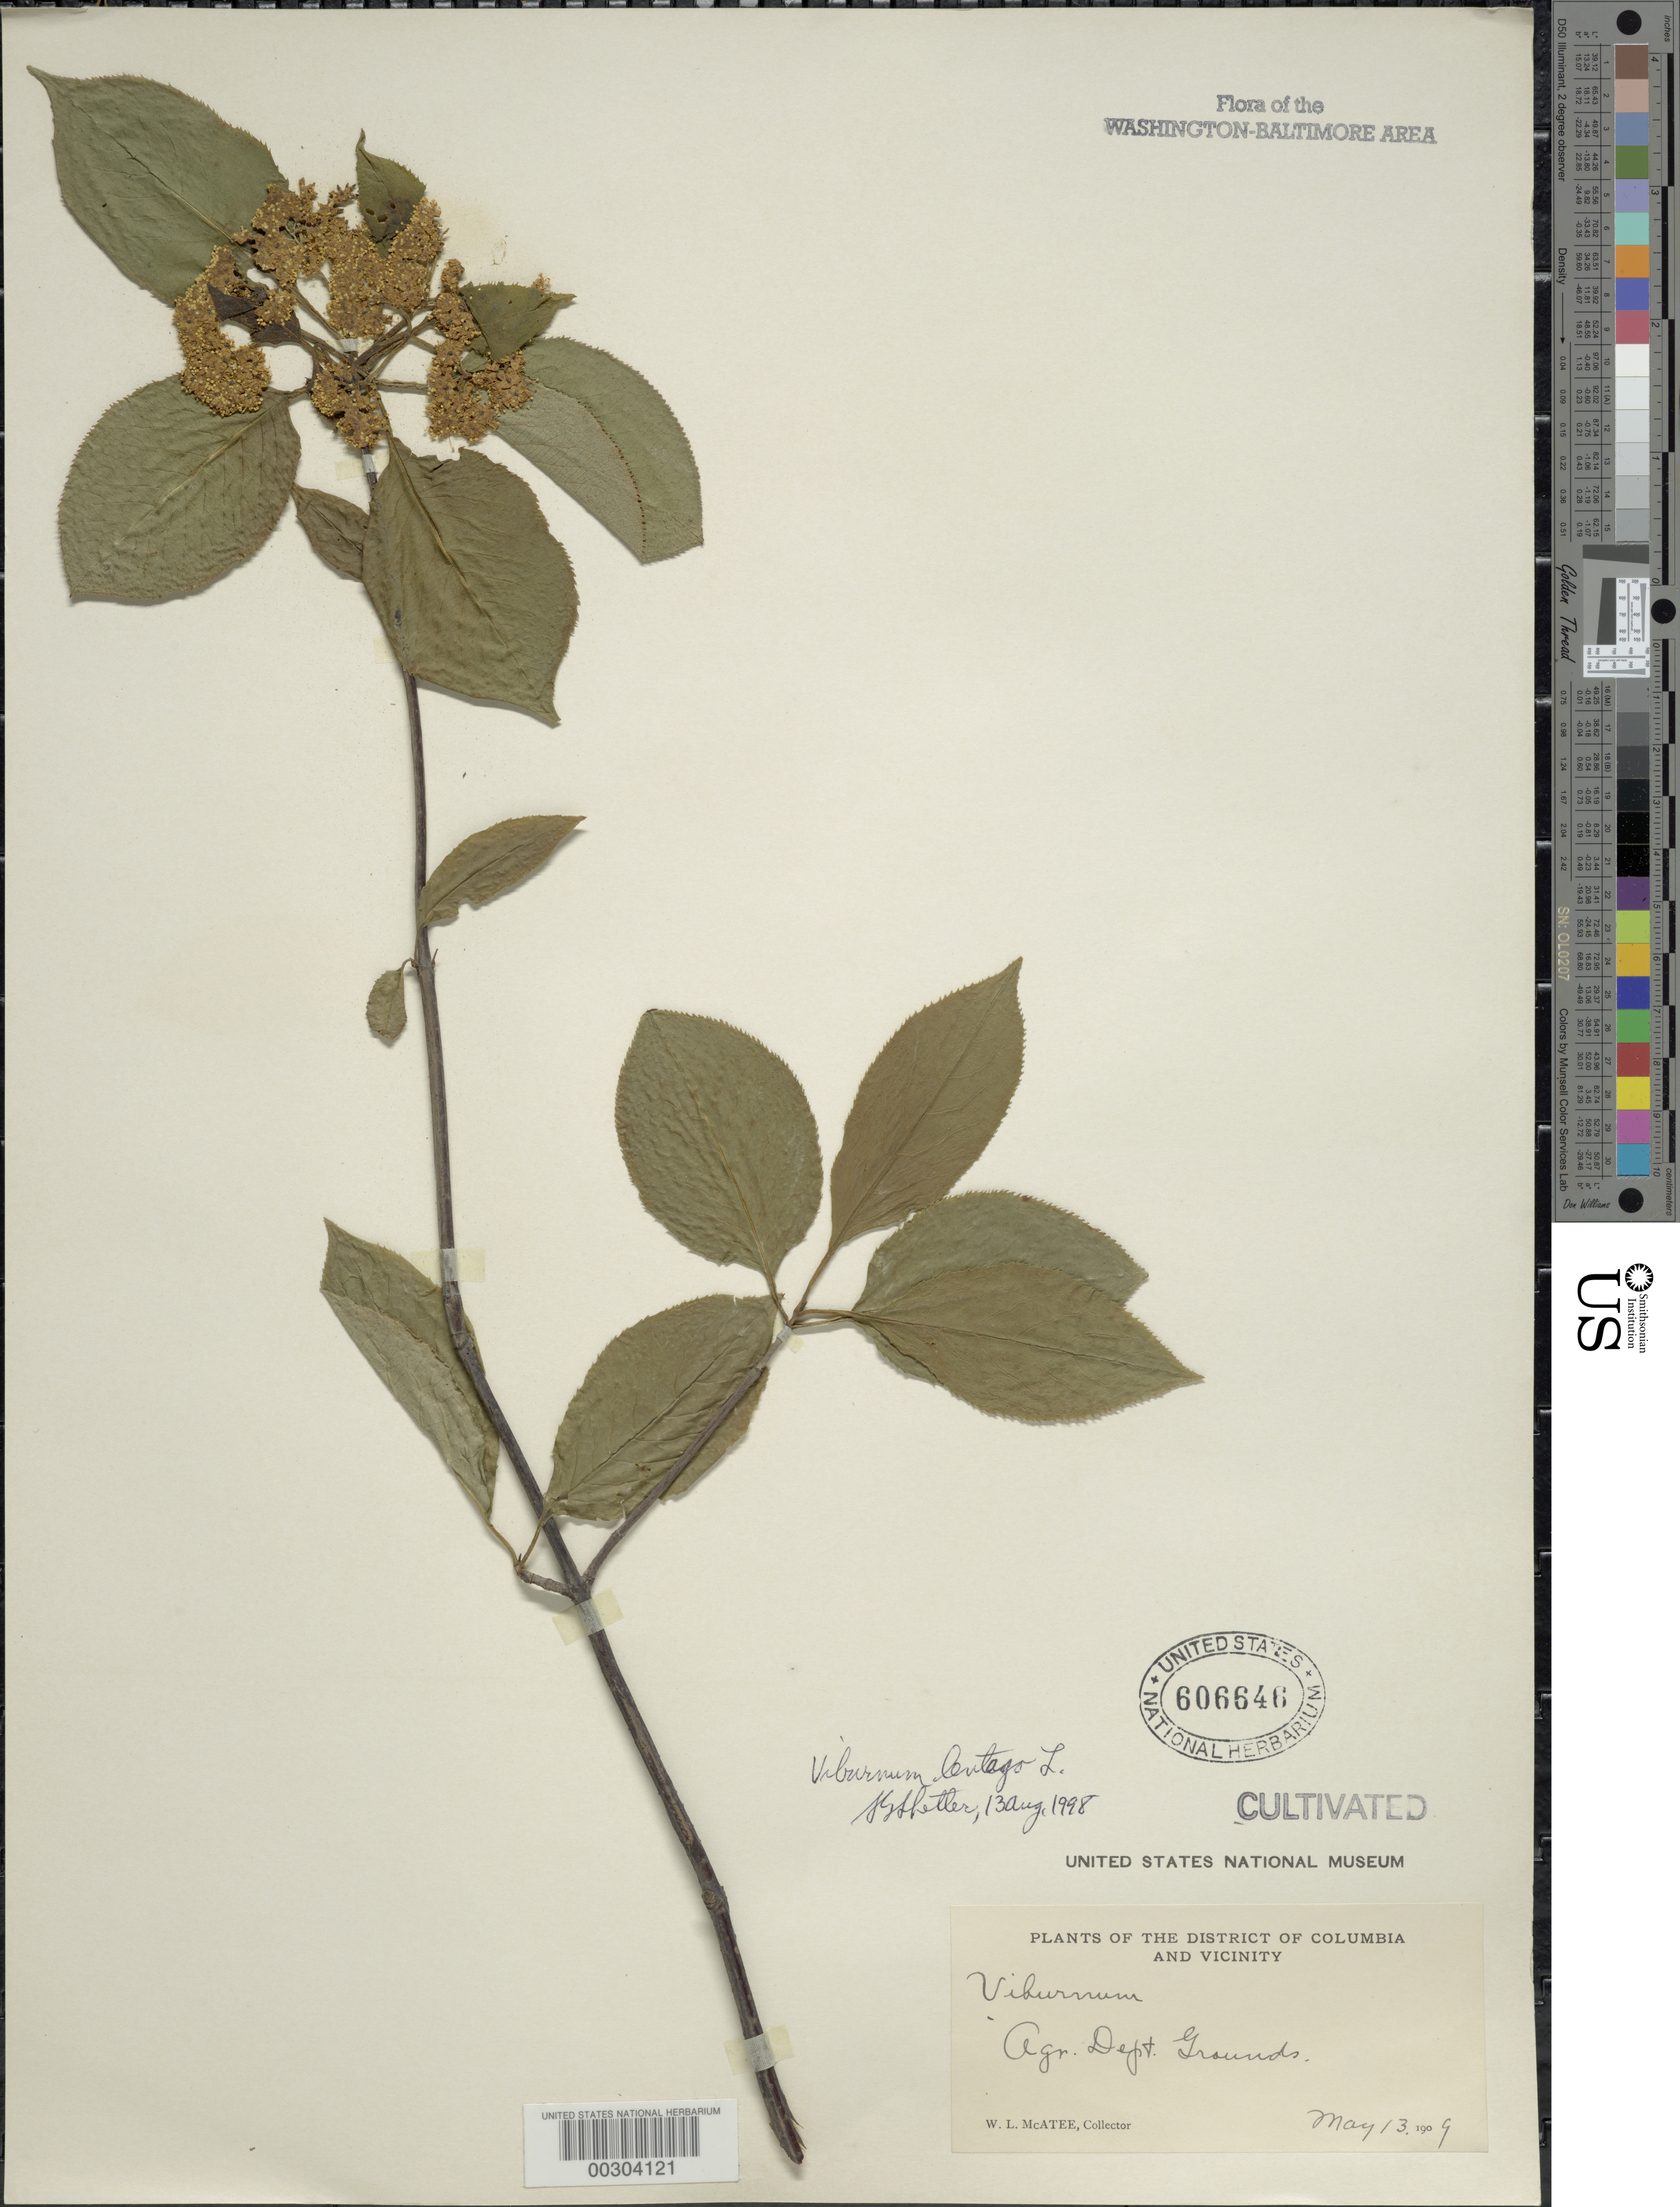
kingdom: Plantae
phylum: Tracheophyta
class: Magnoliopsida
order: Dipsacales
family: Viburnaceae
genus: Viburnum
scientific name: Viburnum lentago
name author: L.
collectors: W. McAtee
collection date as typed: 13 May 1909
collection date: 1909-05-13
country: United States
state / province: District of Columbia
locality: Department of Agriculture grounds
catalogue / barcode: US 606646